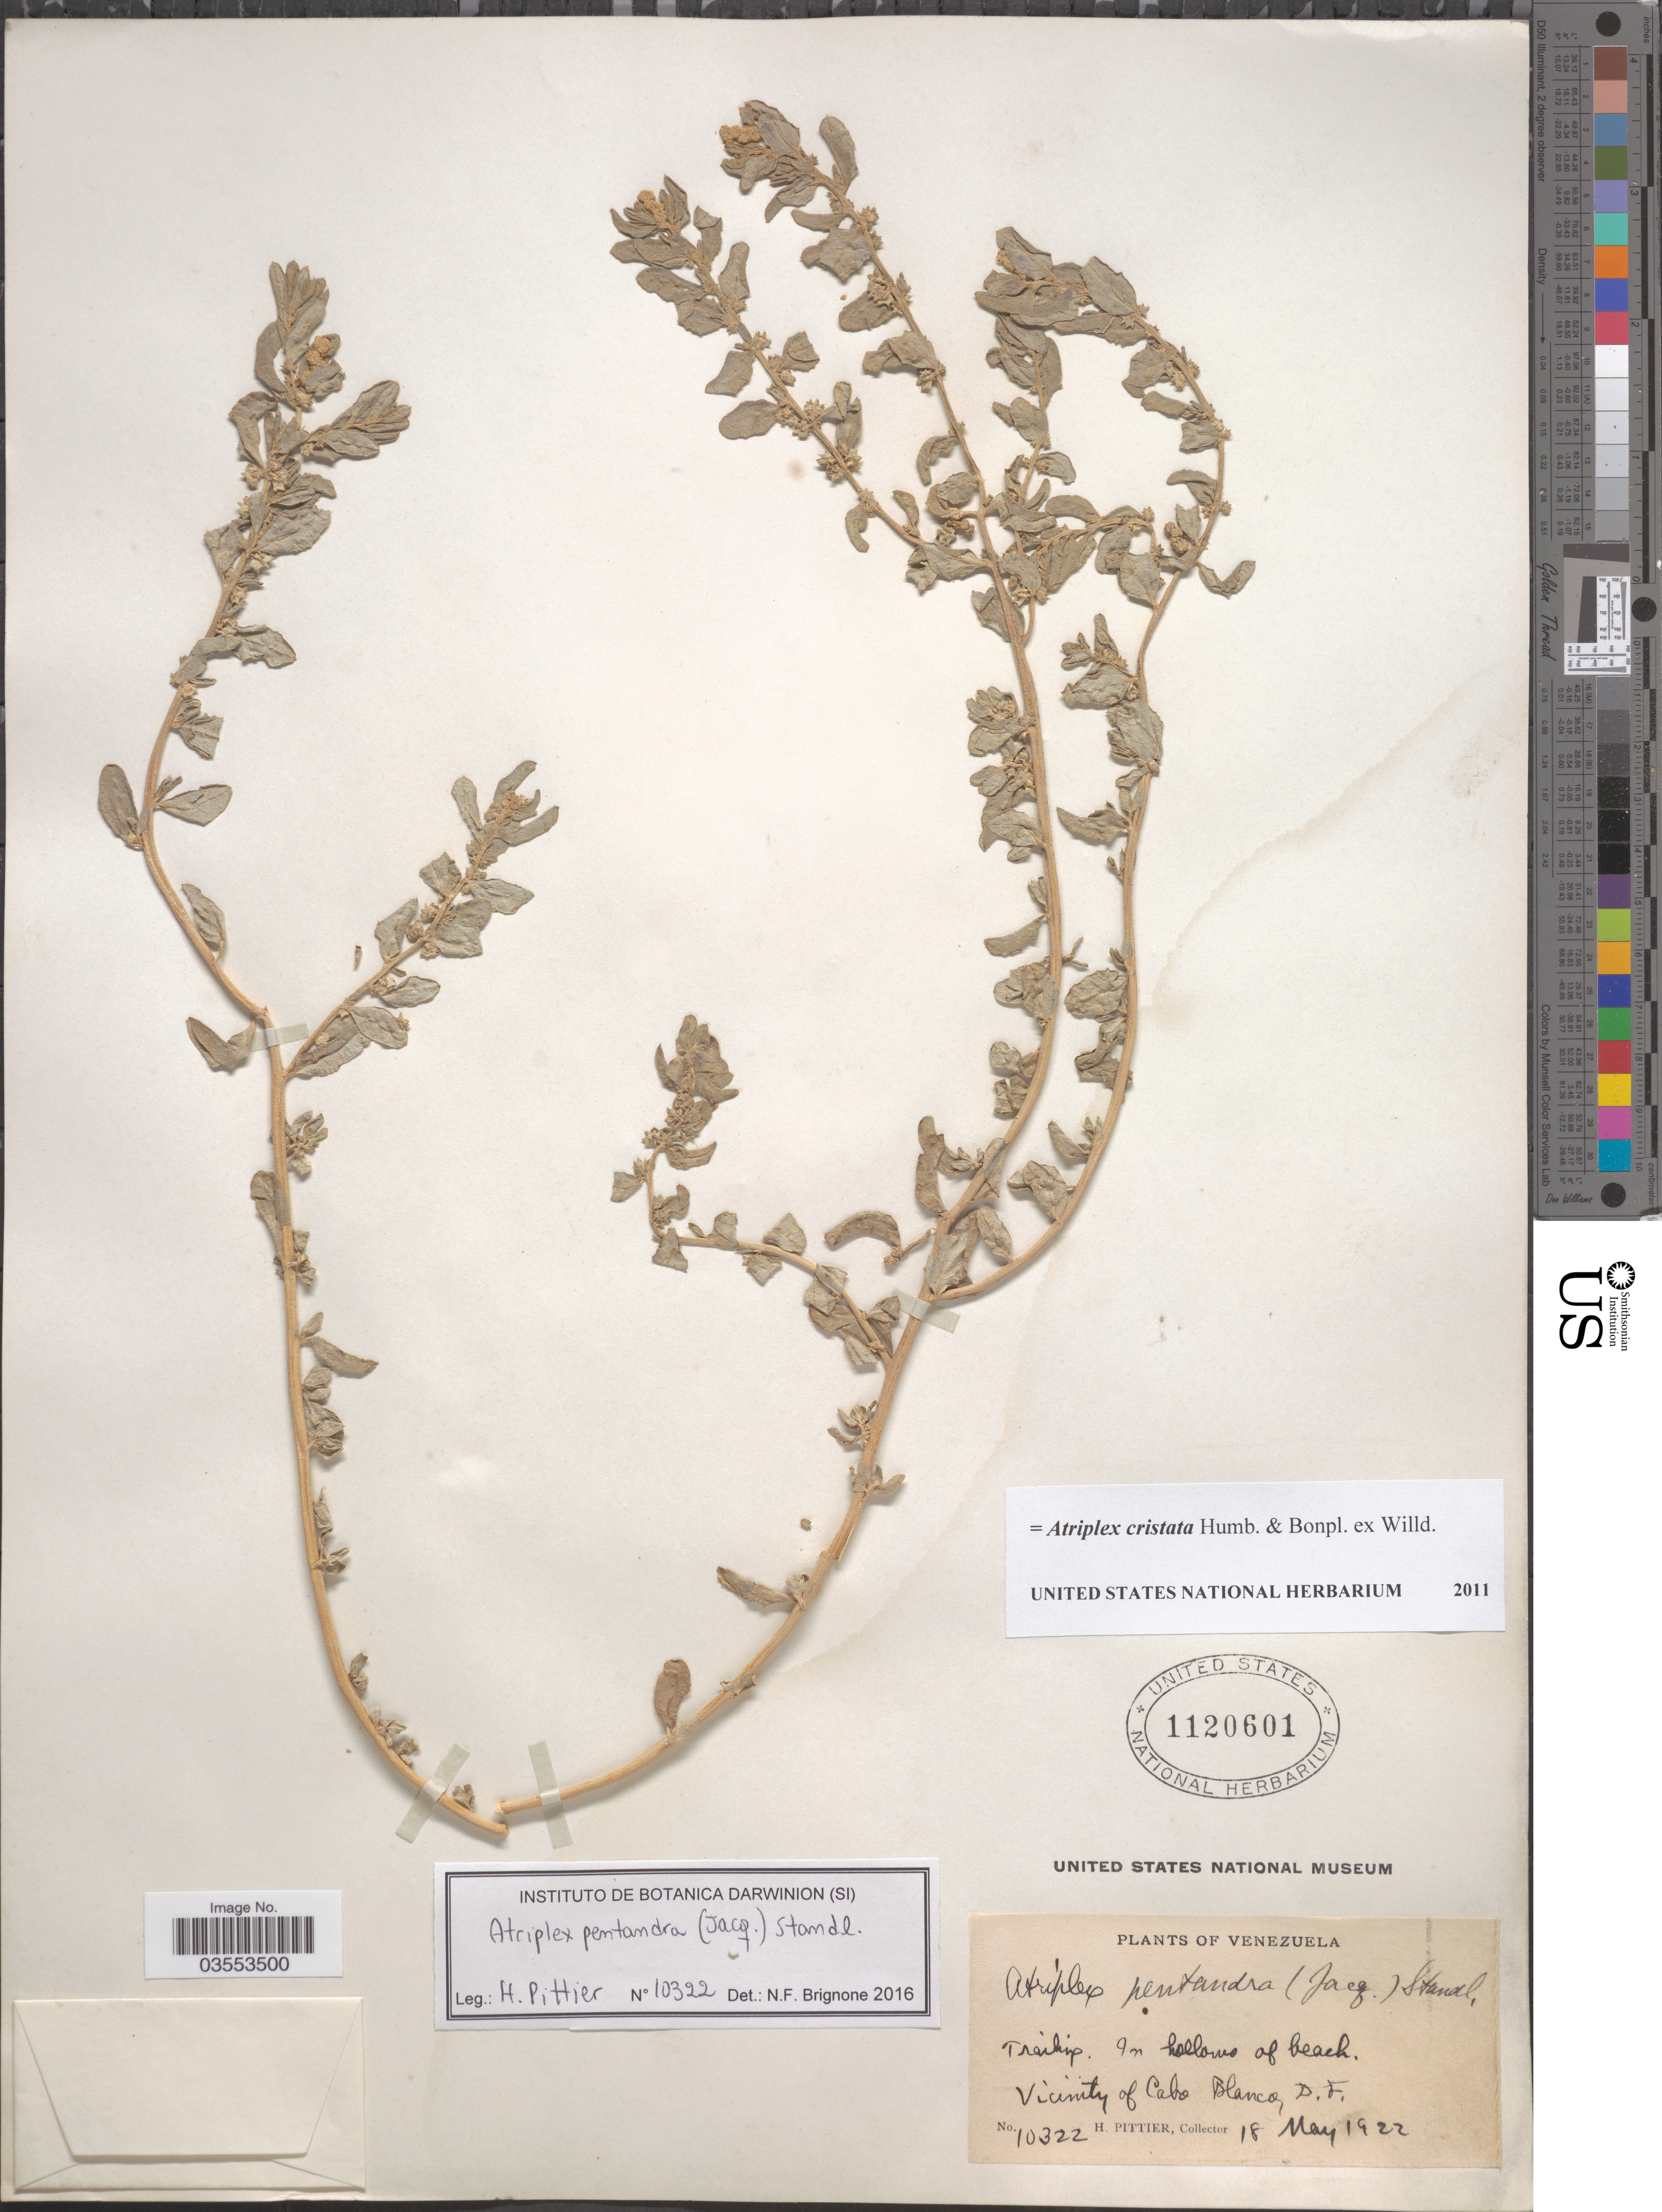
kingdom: Plantae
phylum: Tracheophyta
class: Magnoliopsida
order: Caryophyllales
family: Amaranthaceae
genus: Atriplex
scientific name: Atriplex pentandra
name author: (Jacq.) Standl.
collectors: H. F. Pittier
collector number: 10322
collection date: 1922-05-18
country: Venezuela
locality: In hollows of beach. Vicinity of Cabo Blanco, D. F.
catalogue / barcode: US 1120601